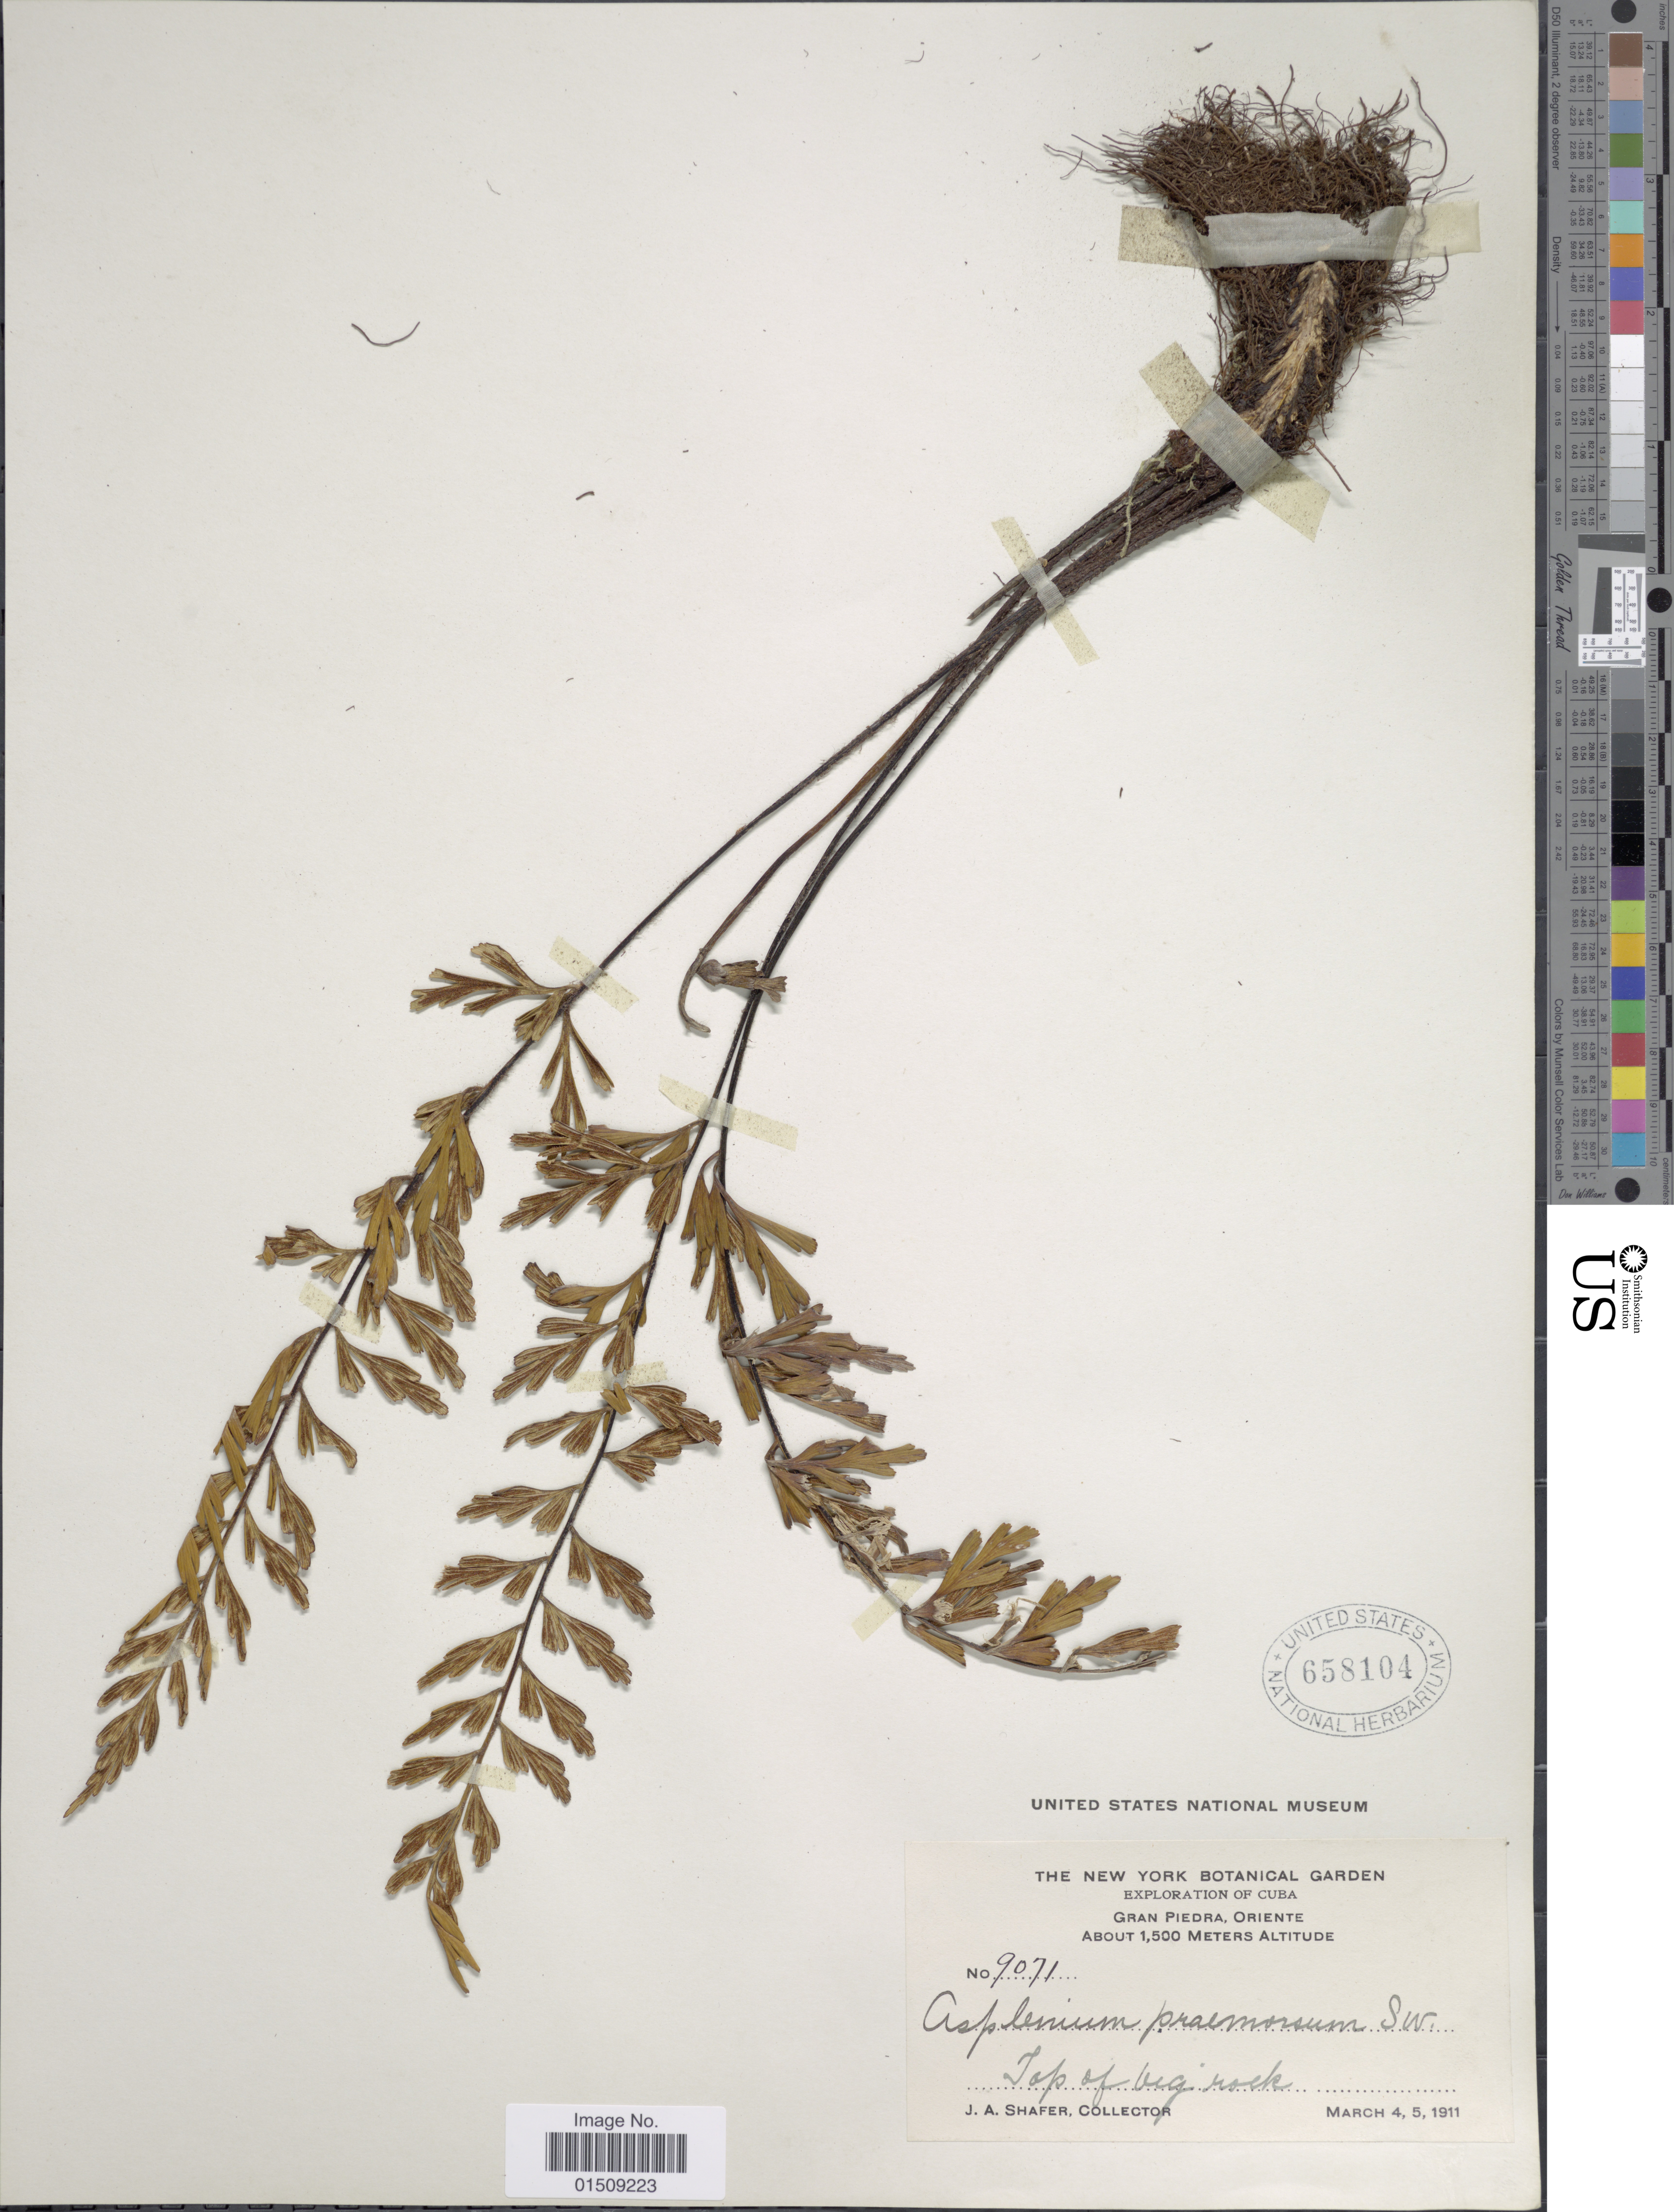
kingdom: Plantae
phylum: Tracheophyta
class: Polypodiopsida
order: Polypodiales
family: Aspleniaceae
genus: Asplenium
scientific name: Asplenium praemorsum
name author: Sw.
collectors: J. A. Shafer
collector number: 9071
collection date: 1911-03-04/1911-03-05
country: Cuba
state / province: Oriente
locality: Gran Piedra, Oriente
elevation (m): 1500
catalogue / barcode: US 658104